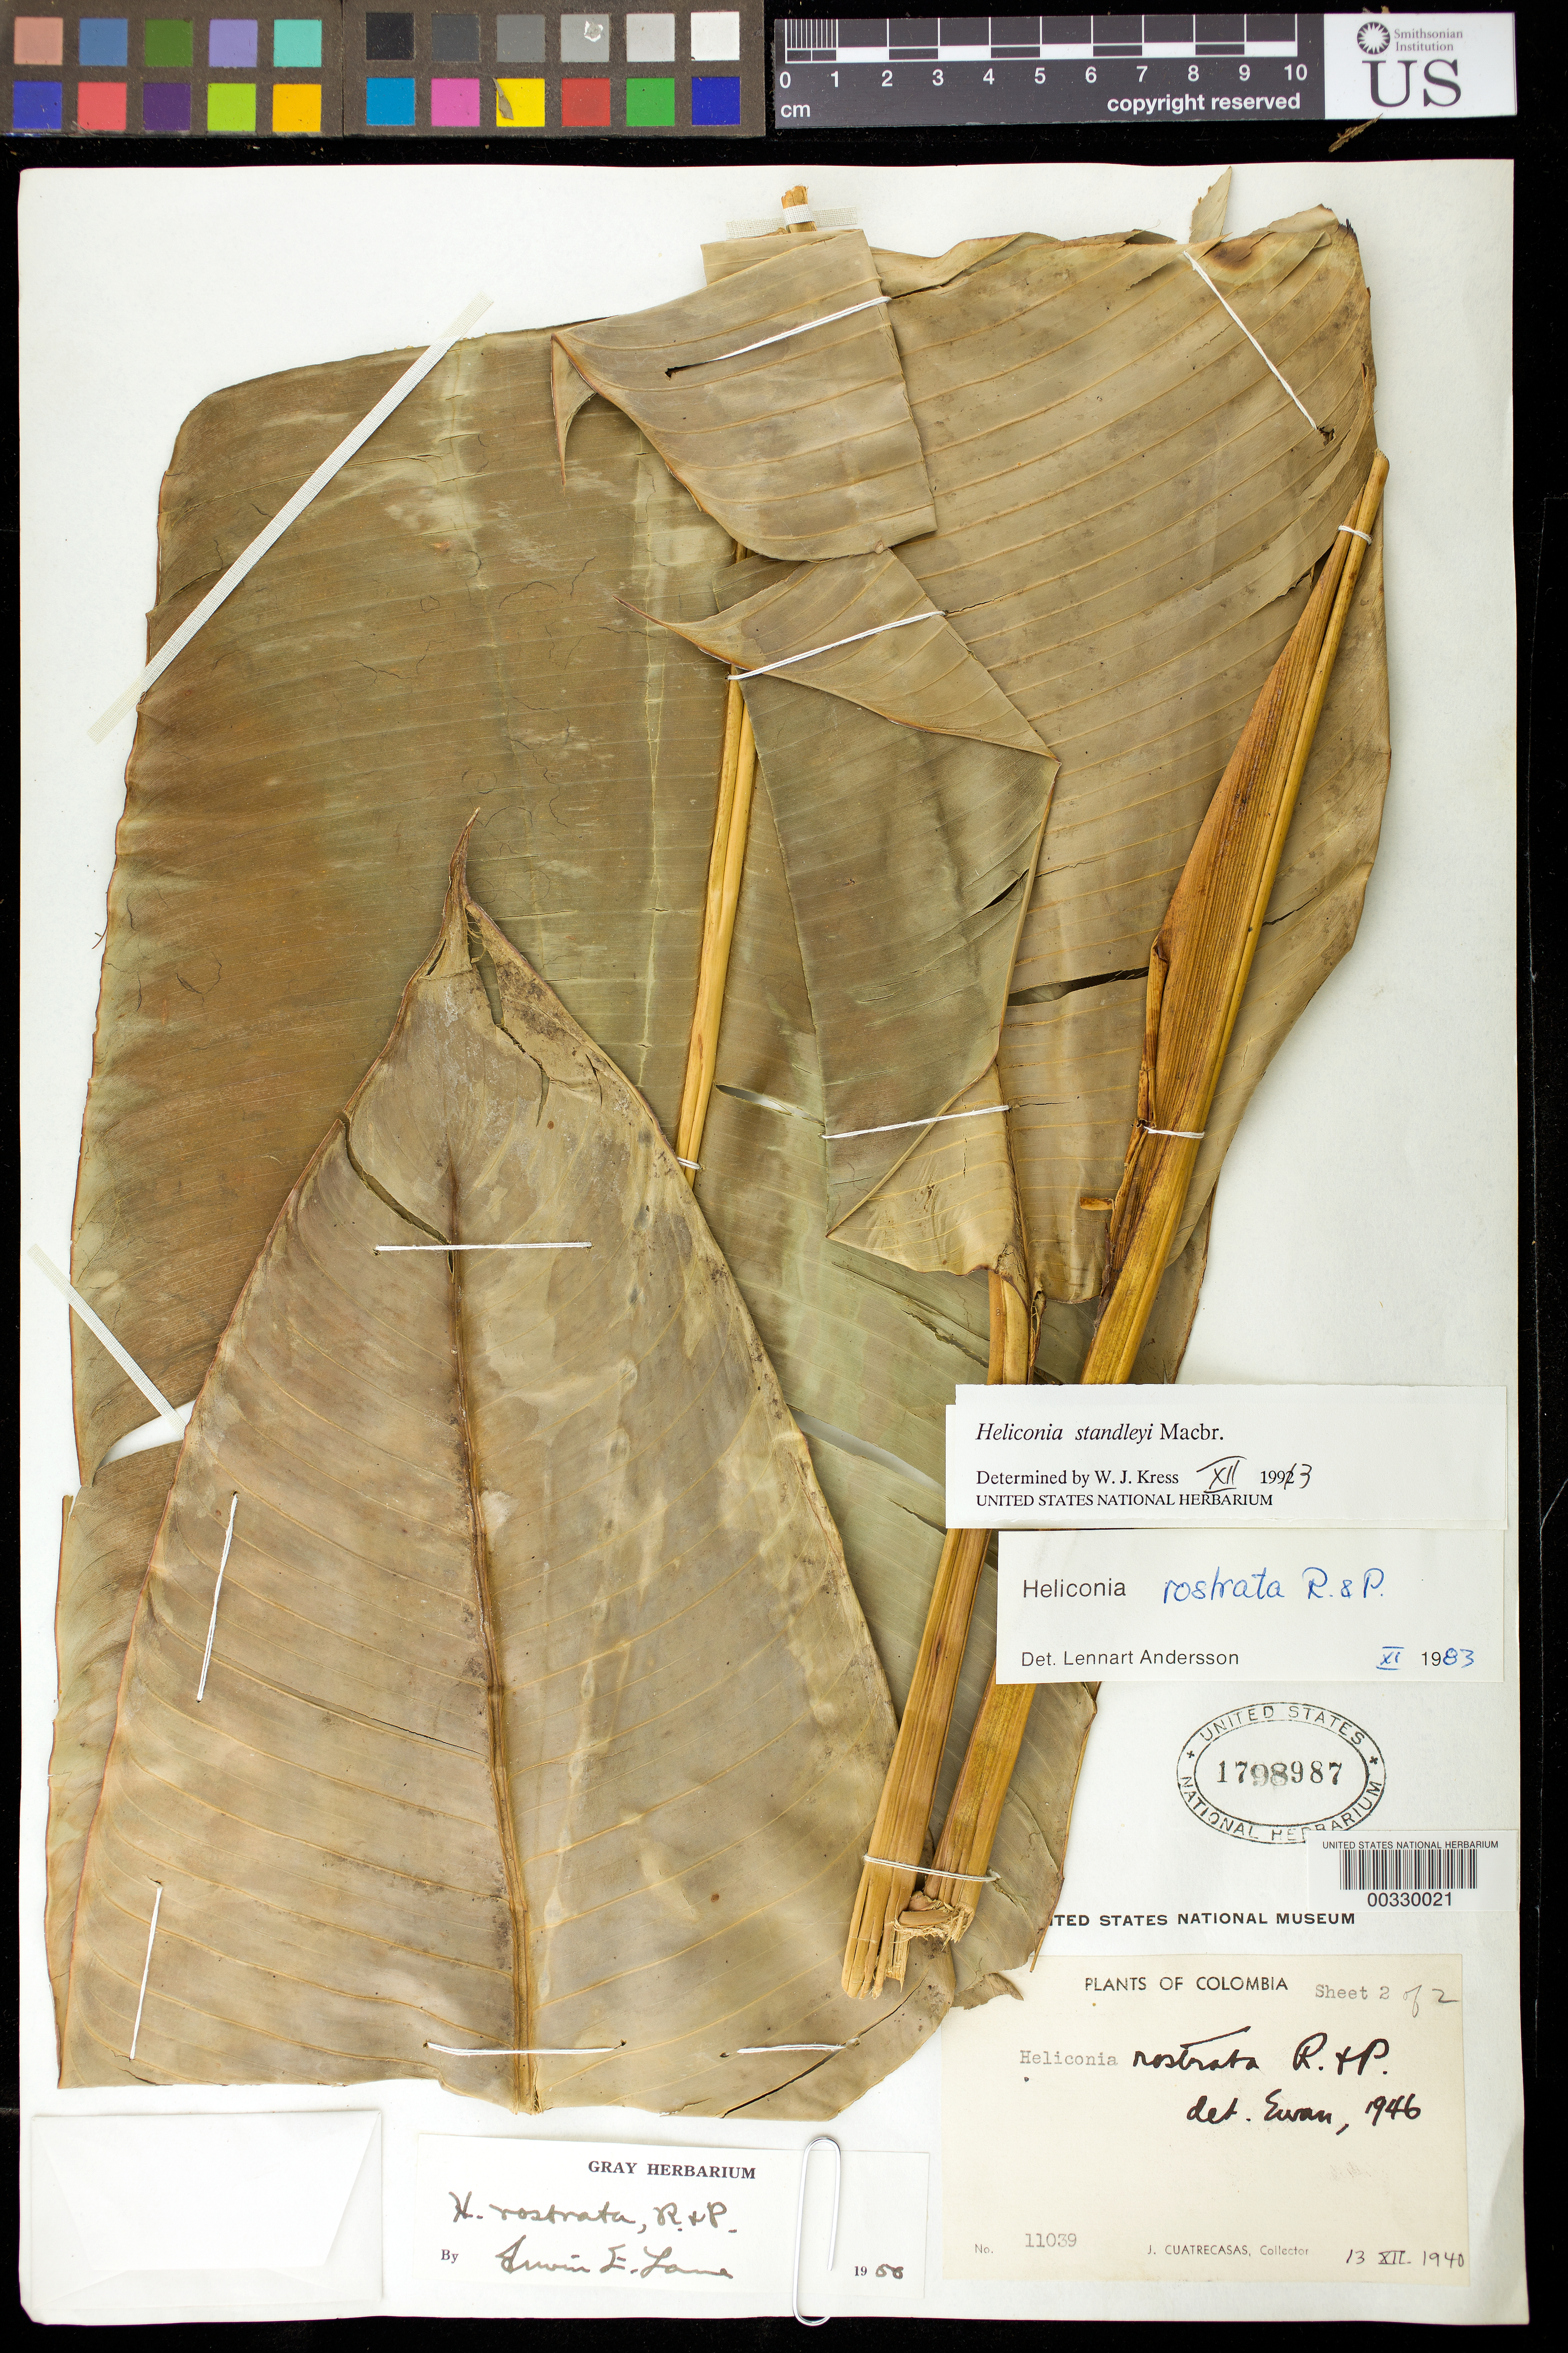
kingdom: Plantae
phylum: Tracheophyta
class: Liliopsida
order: Zingiberales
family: Heliconiaceae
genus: Heliconia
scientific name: Heliconia standleyi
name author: J.F. Macbr.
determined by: Kress, W. J., (US), Smithsonian Institution - National Museum of Natural History (UNITED STATES)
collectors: J. Cuatrecasas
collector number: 11039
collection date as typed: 13 Dec 1940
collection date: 1940-12-13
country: Colombia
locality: Colombian-Ecuadorian border, Rio Sal Miguel, banks of Bermeja and Conejo tributaries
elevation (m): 300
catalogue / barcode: US 1798987